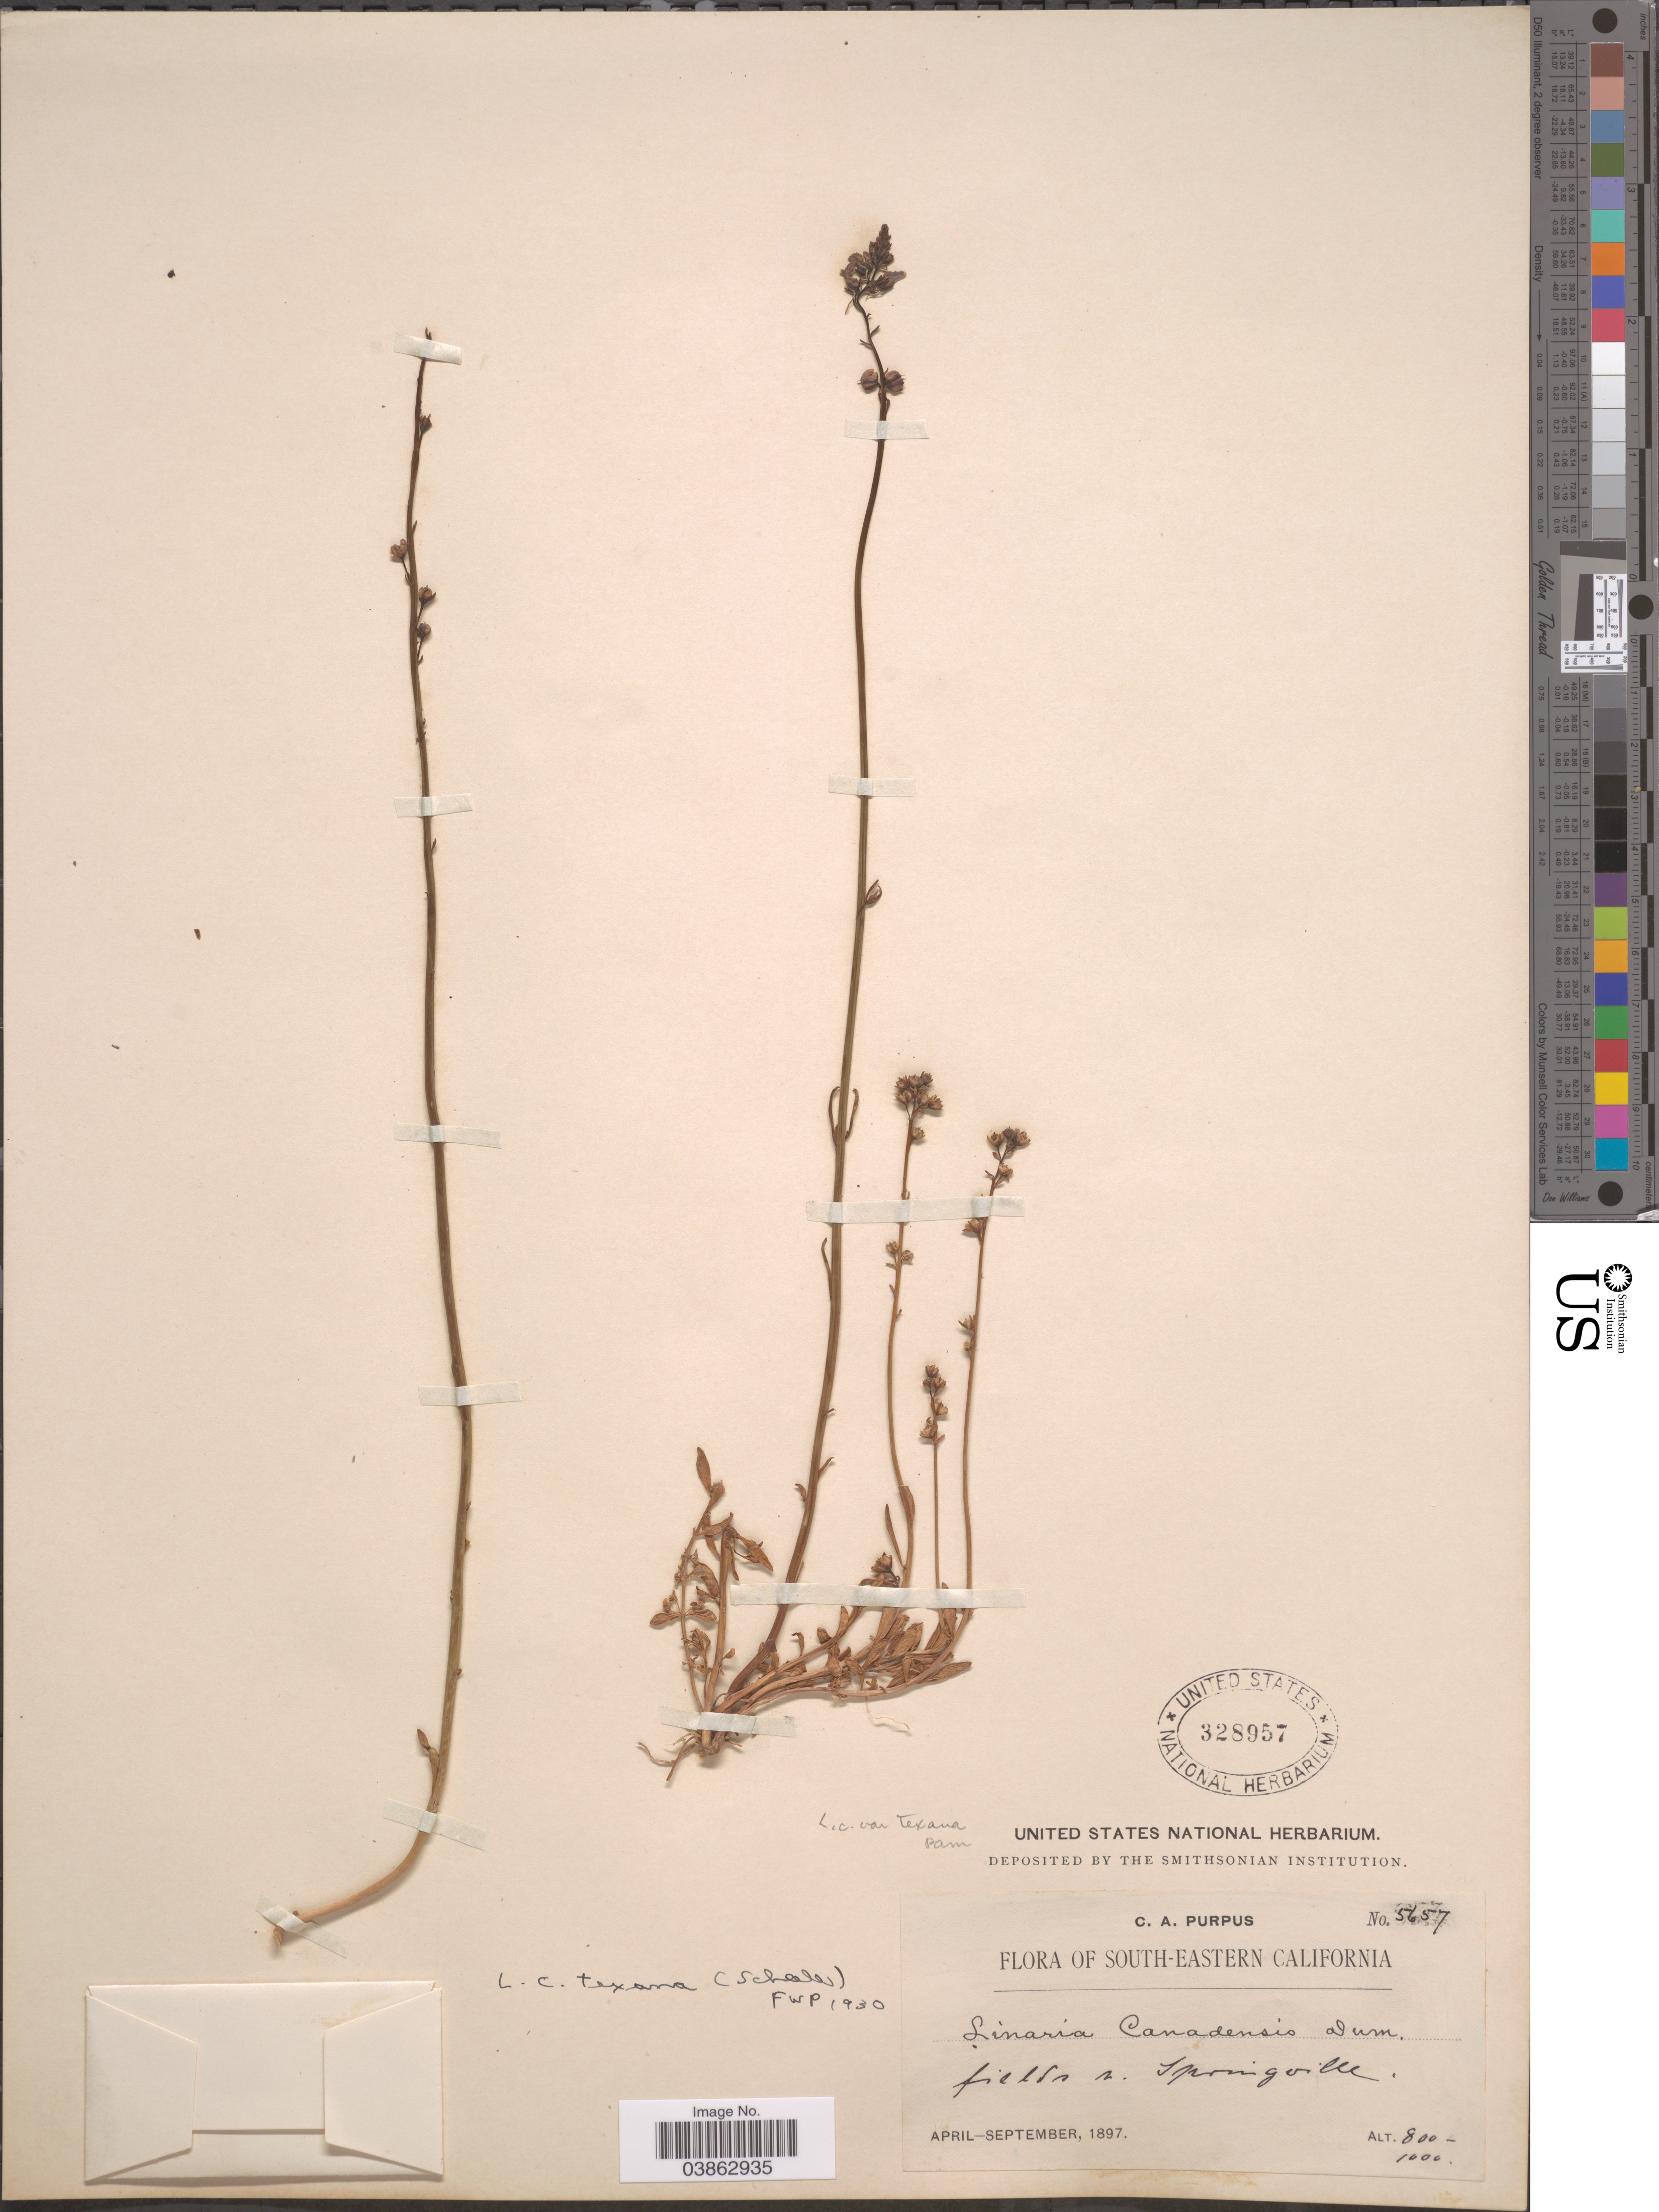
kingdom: Plantae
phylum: Tracheophyta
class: Magnoliopsida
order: Lamiales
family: Plantaginaceae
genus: Linaria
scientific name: Linaria texana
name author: Scheele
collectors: C. A. Purpus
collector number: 5657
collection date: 1897-04/1897-09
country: United States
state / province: California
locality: South-Eastern California. Fields n. Springville.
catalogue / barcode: US 328957